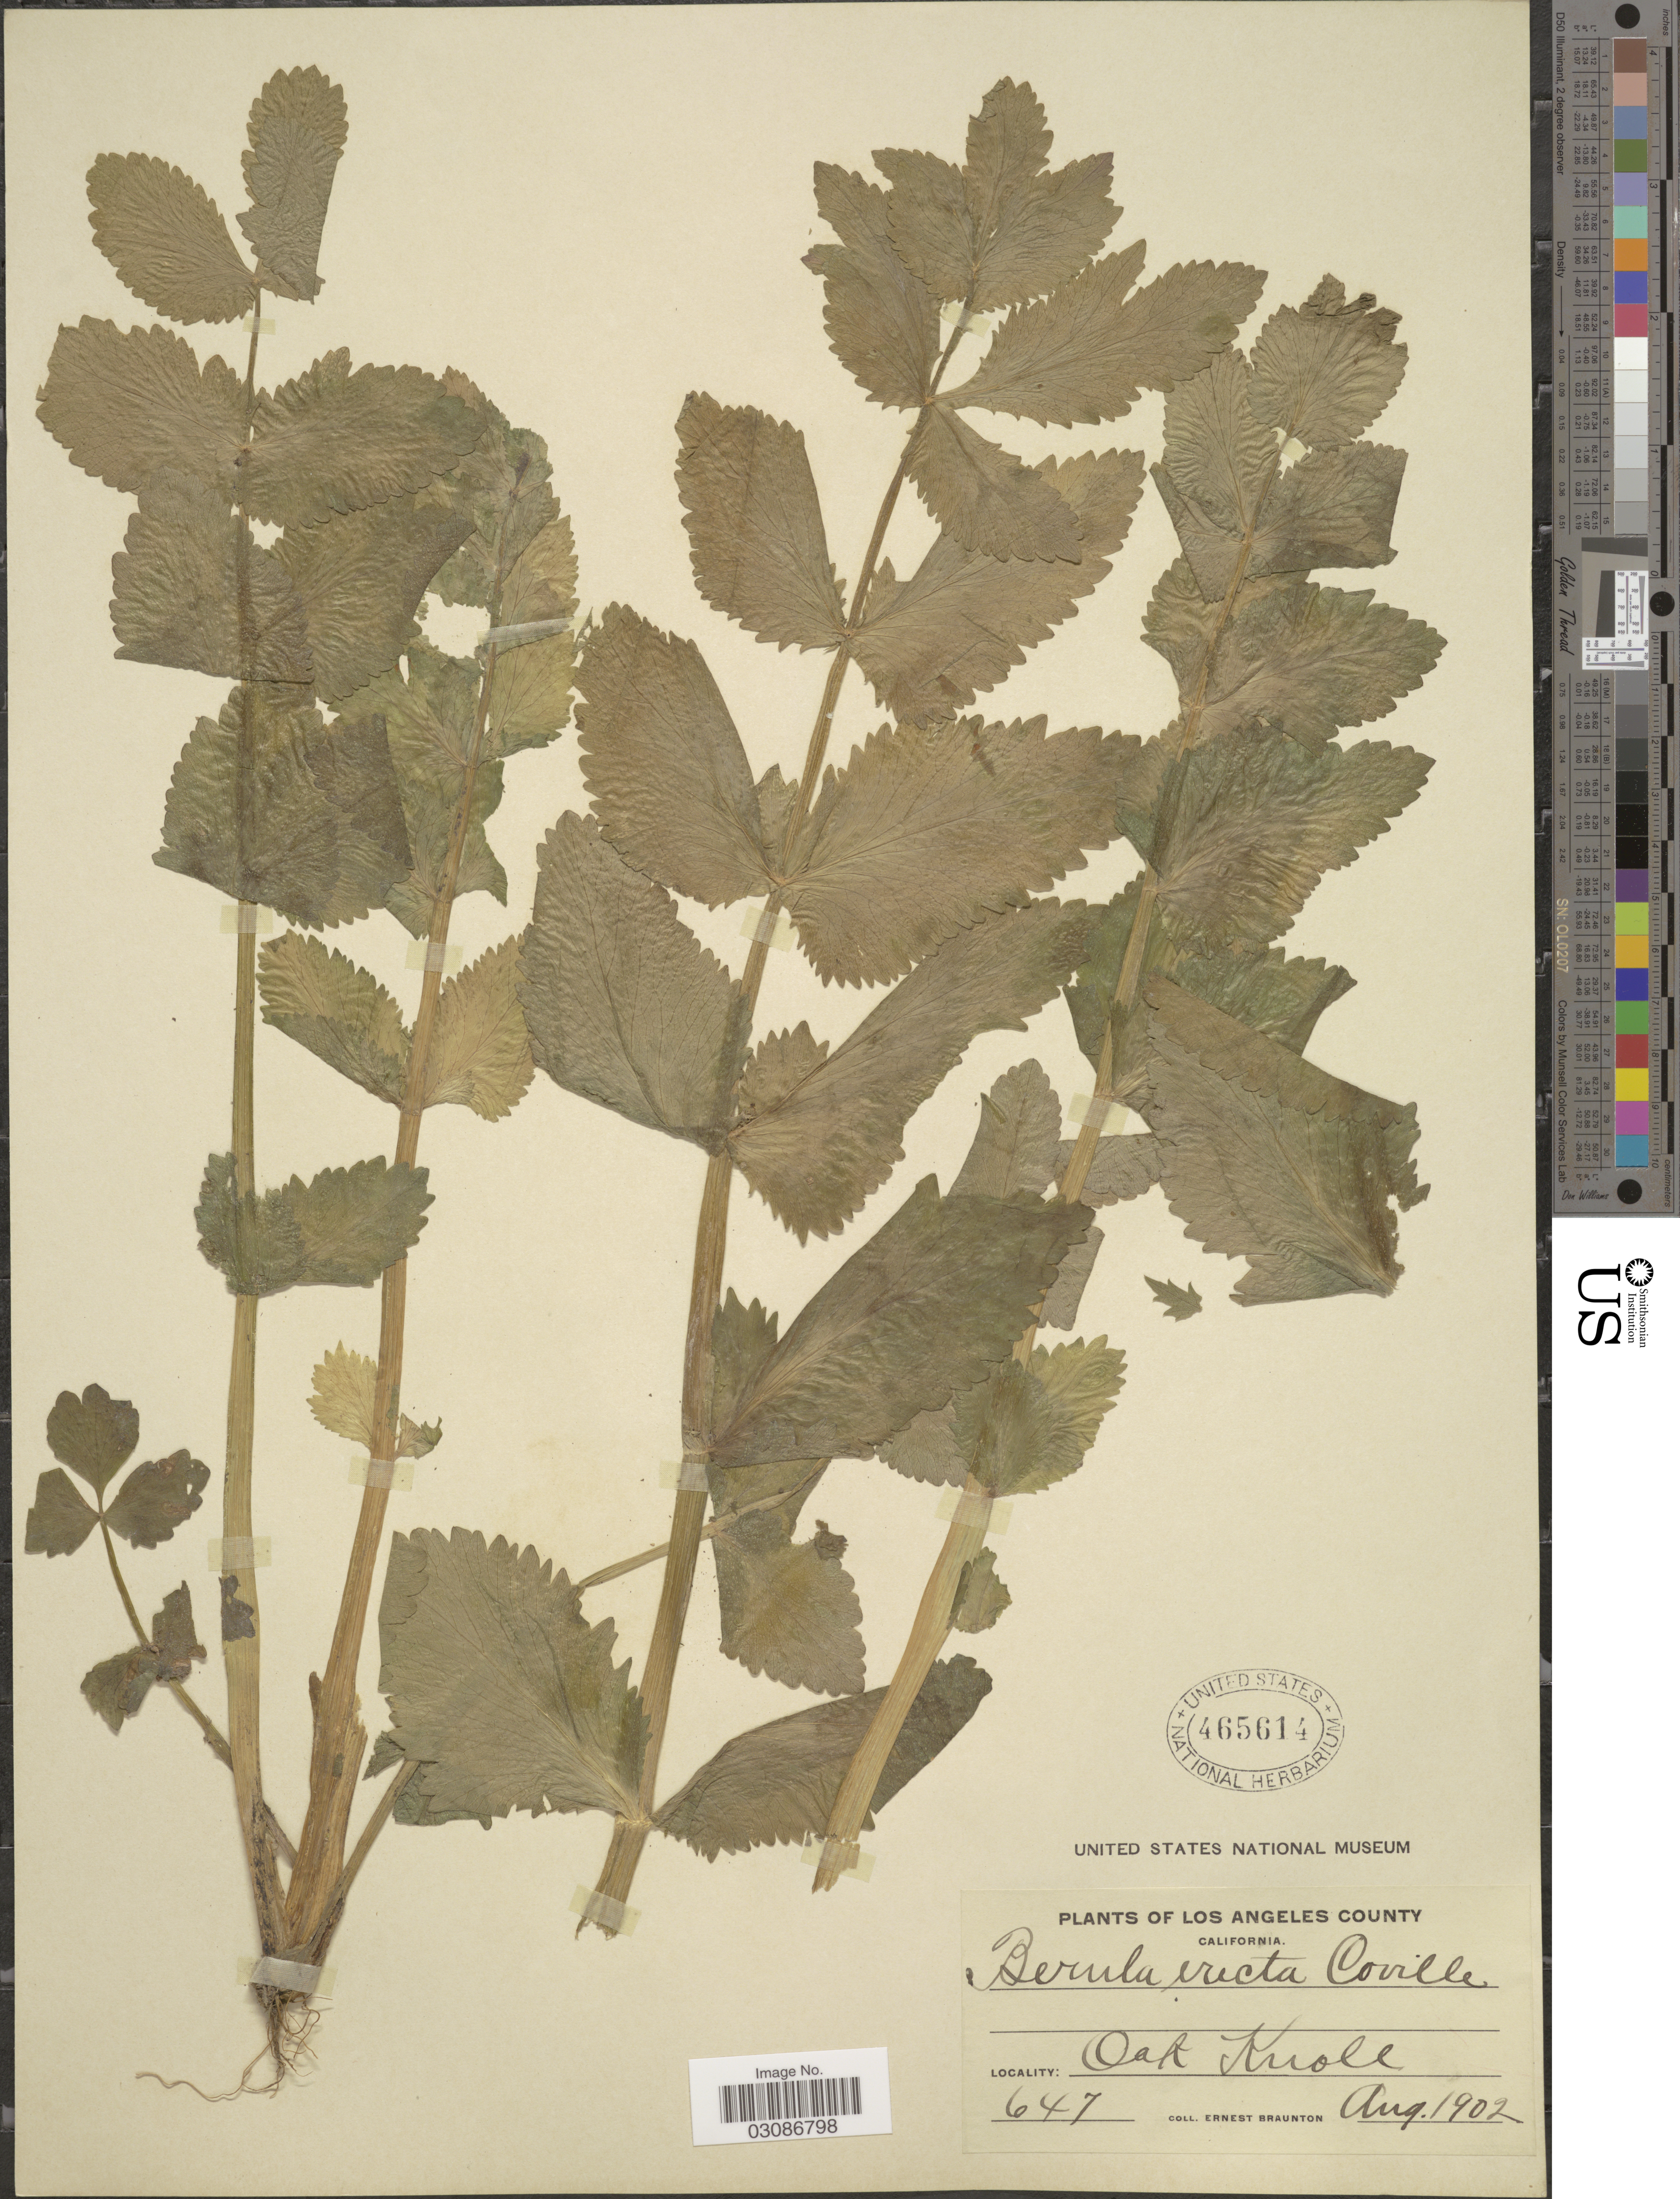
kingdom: Plantae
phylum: Tracheophyta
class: Magnoliopsida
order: Apiales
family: Apiaceae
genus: Berula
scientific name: Berula erecta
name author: (Huds.) Coville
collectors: E. Braunton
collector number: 647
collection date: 1902-08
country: United States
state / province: California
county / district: Los Angeles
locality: Los Angeles County. Oak Knoll.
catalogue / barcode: US 465614